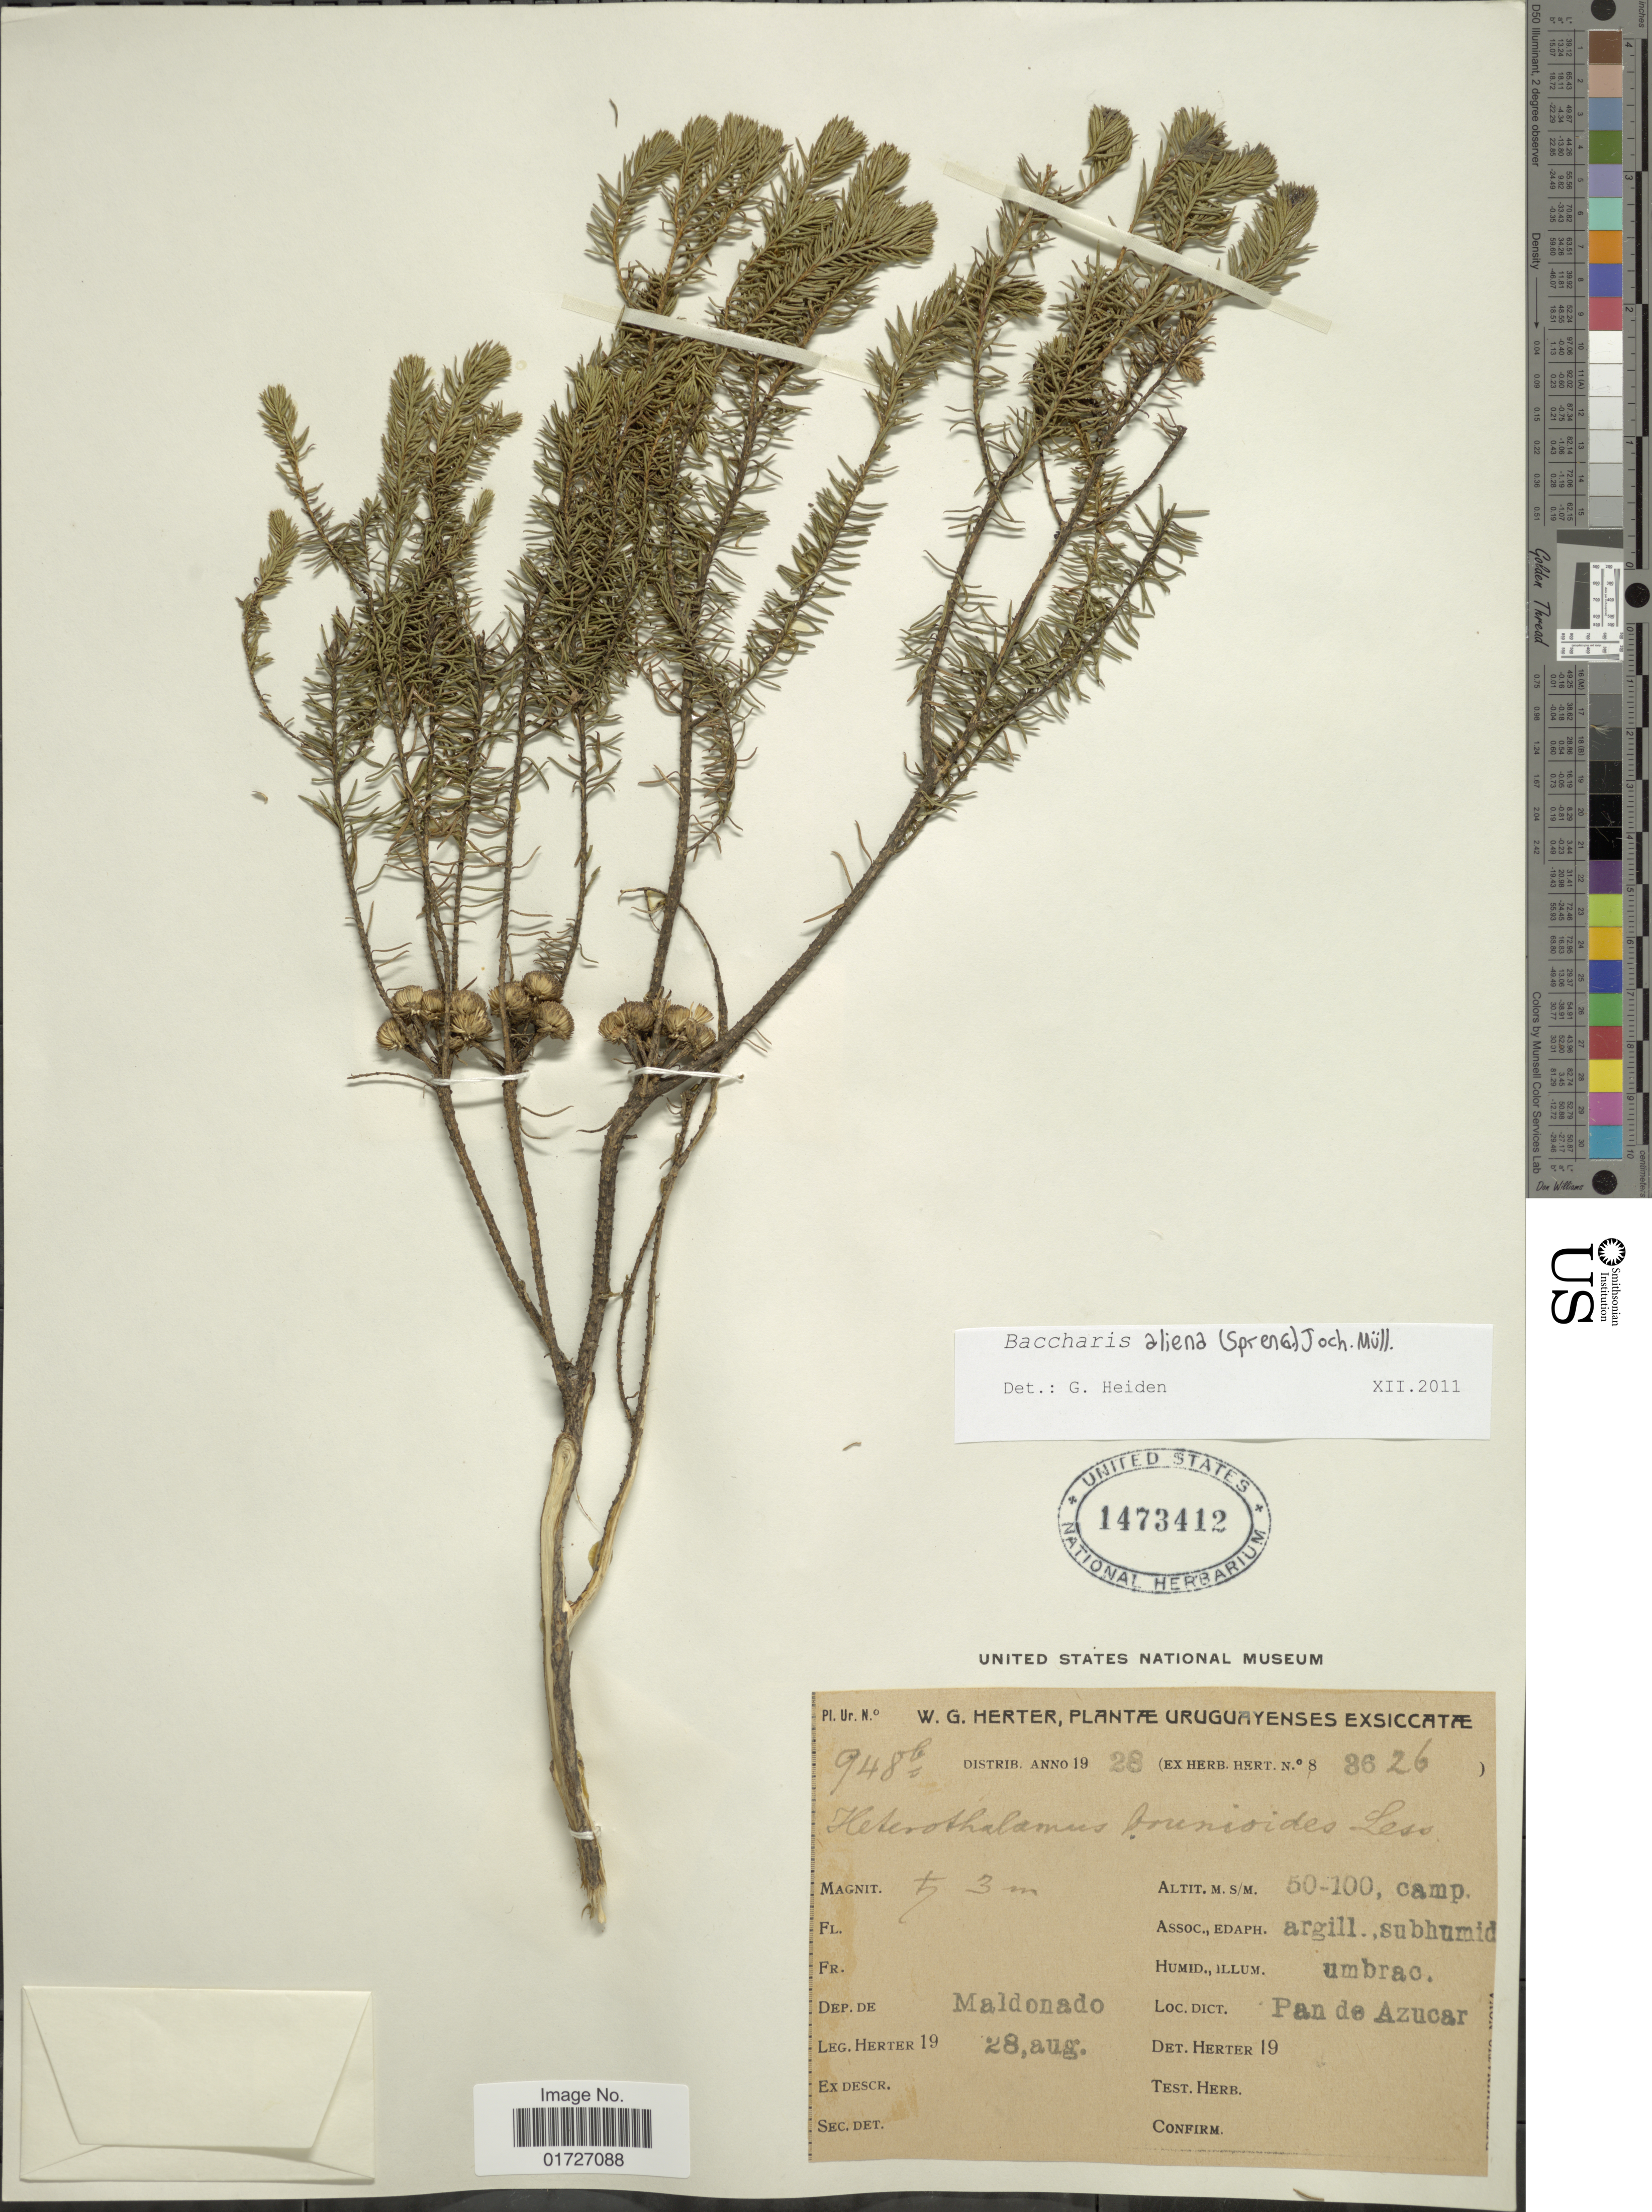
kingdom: Plantae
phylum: Tracheophyta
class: Magnoliopsida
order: Asterales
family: Asteraceae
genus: Baccharis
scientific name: Baccharis aliena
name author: (Spreng.) Joch. Müll.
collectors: W. G. Herter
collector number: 948b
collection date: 1928-08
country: Uruguay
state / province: Maldonado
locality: Pan de Azucar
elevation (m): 50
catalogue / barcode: US 1473412